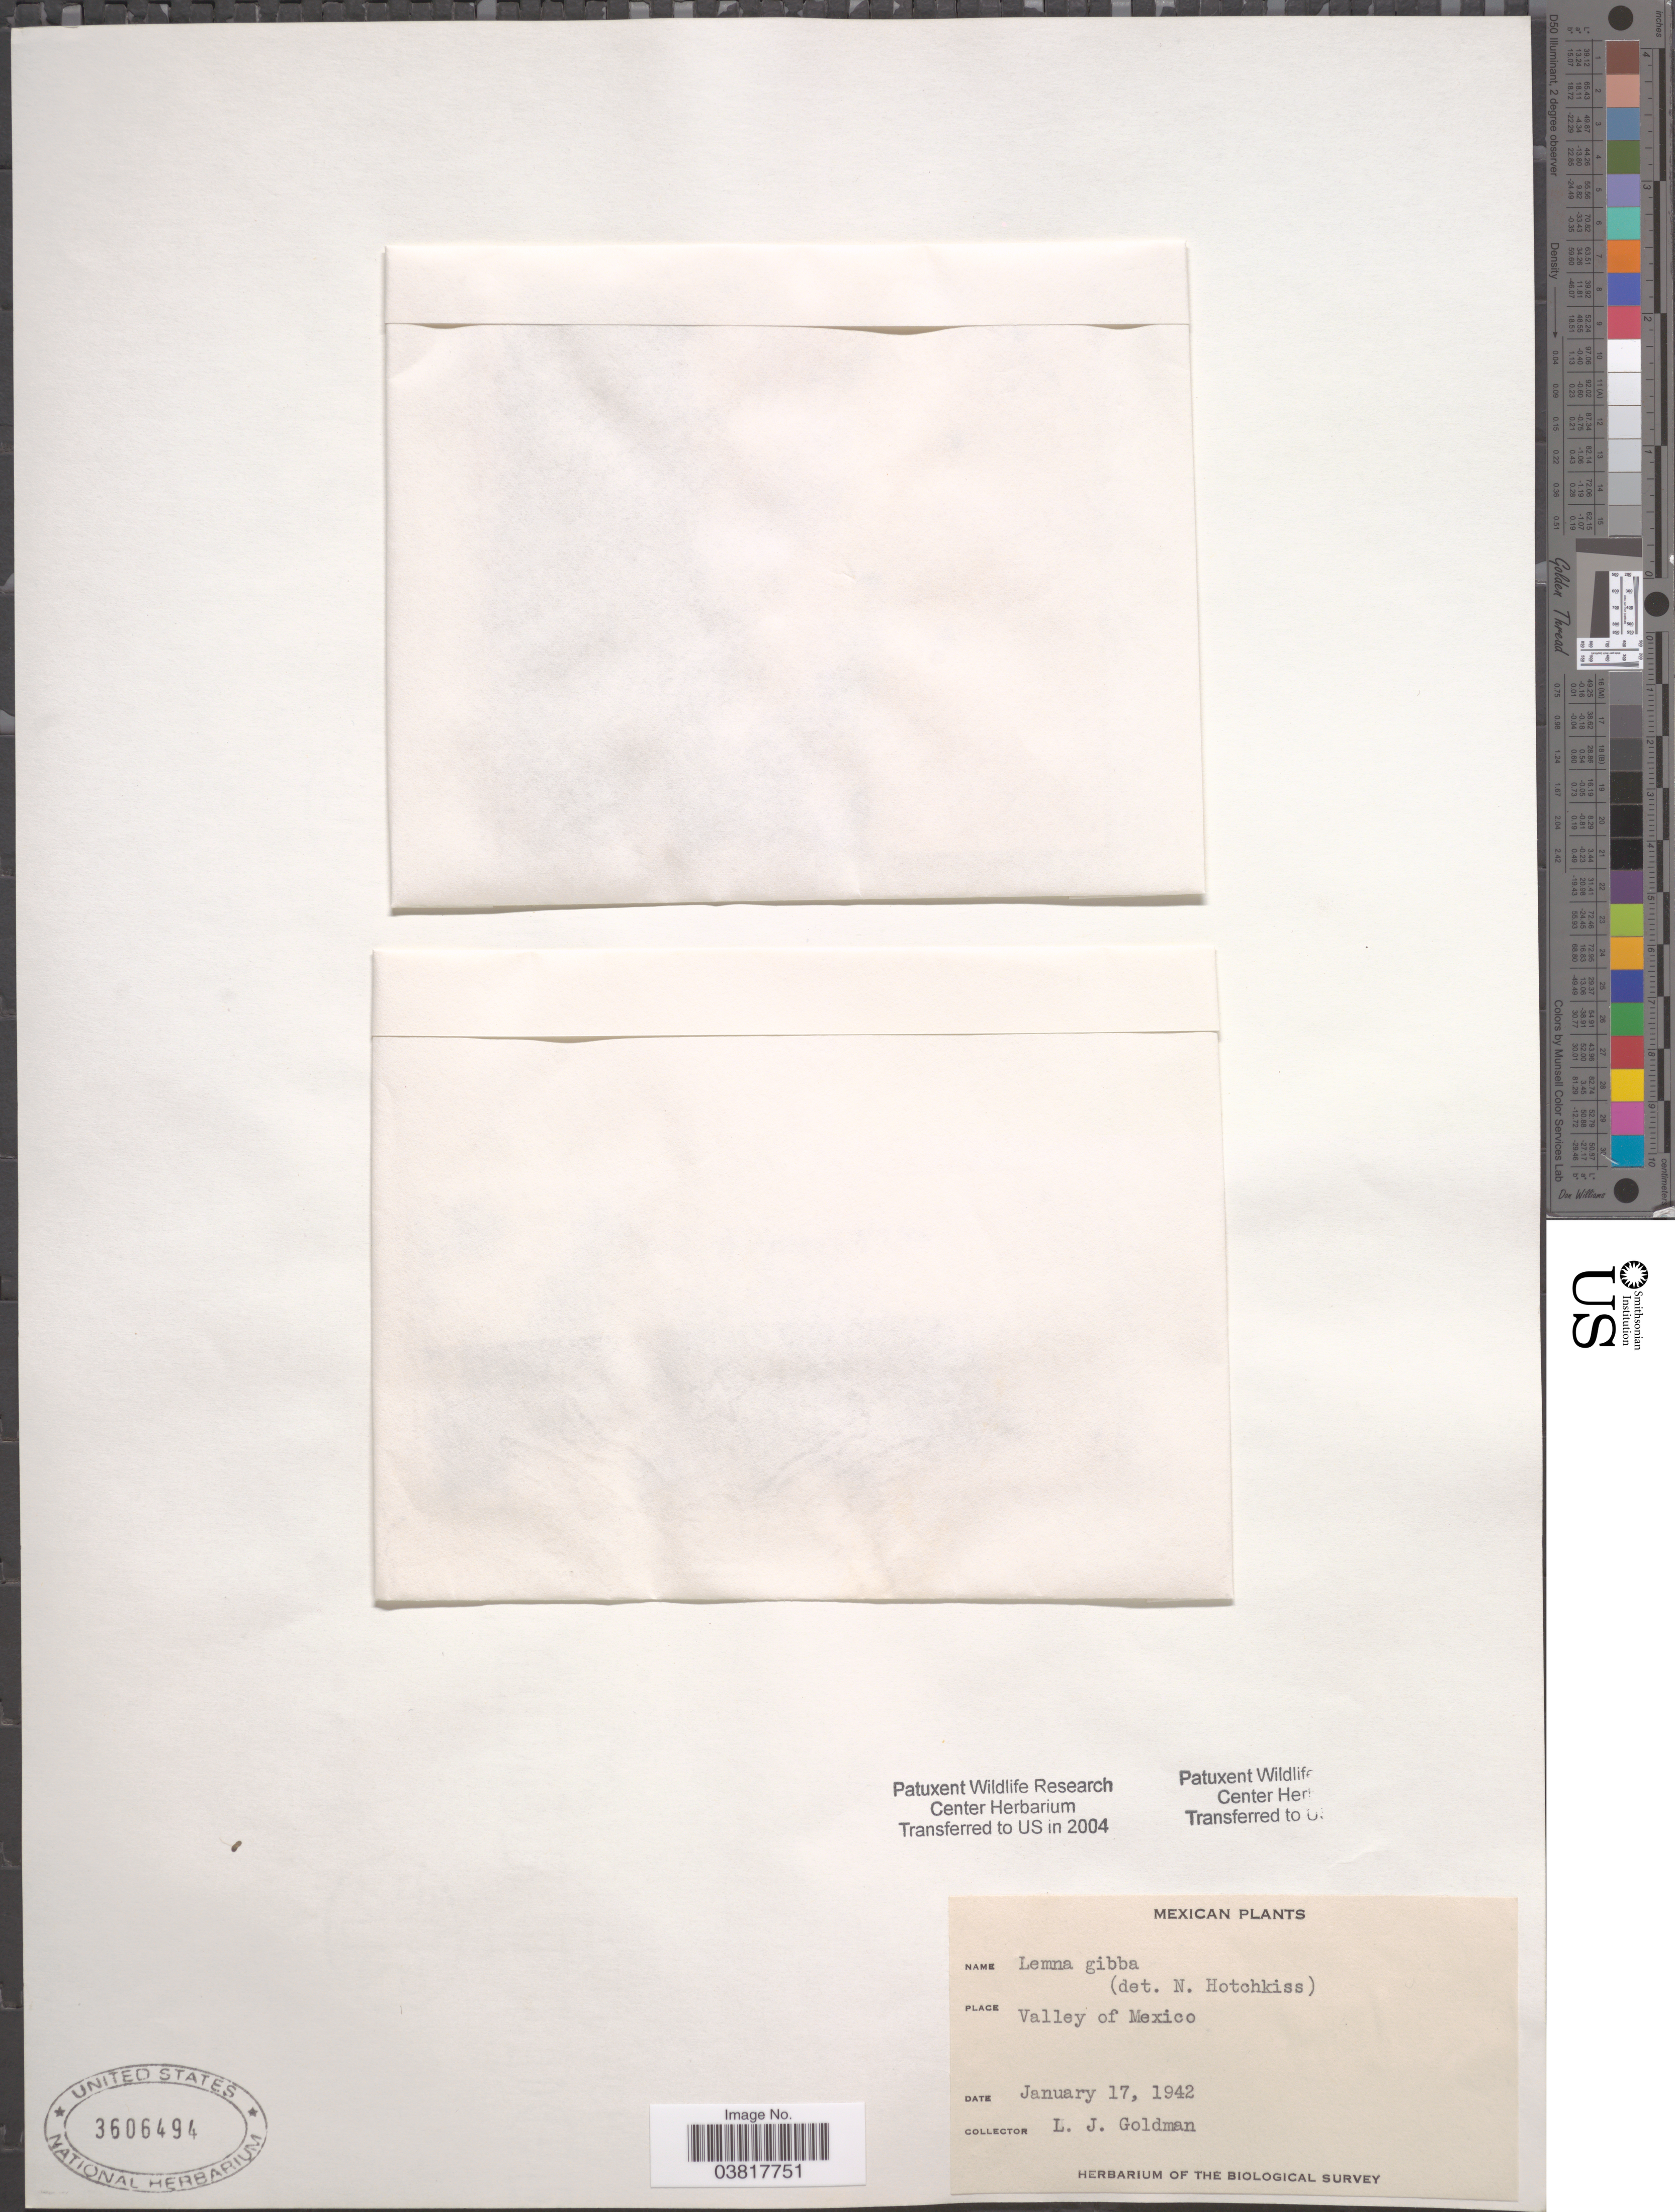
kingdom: Plantae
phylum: Tracheophyta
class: Liliopsida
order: Alismatales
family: Araceae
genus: Lemna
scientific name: Lemna gibba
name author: L.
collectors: L. Goldman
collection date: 1942-01-17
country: Mexico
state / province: México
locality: Valley of Mexico.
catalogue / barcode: US 3606494